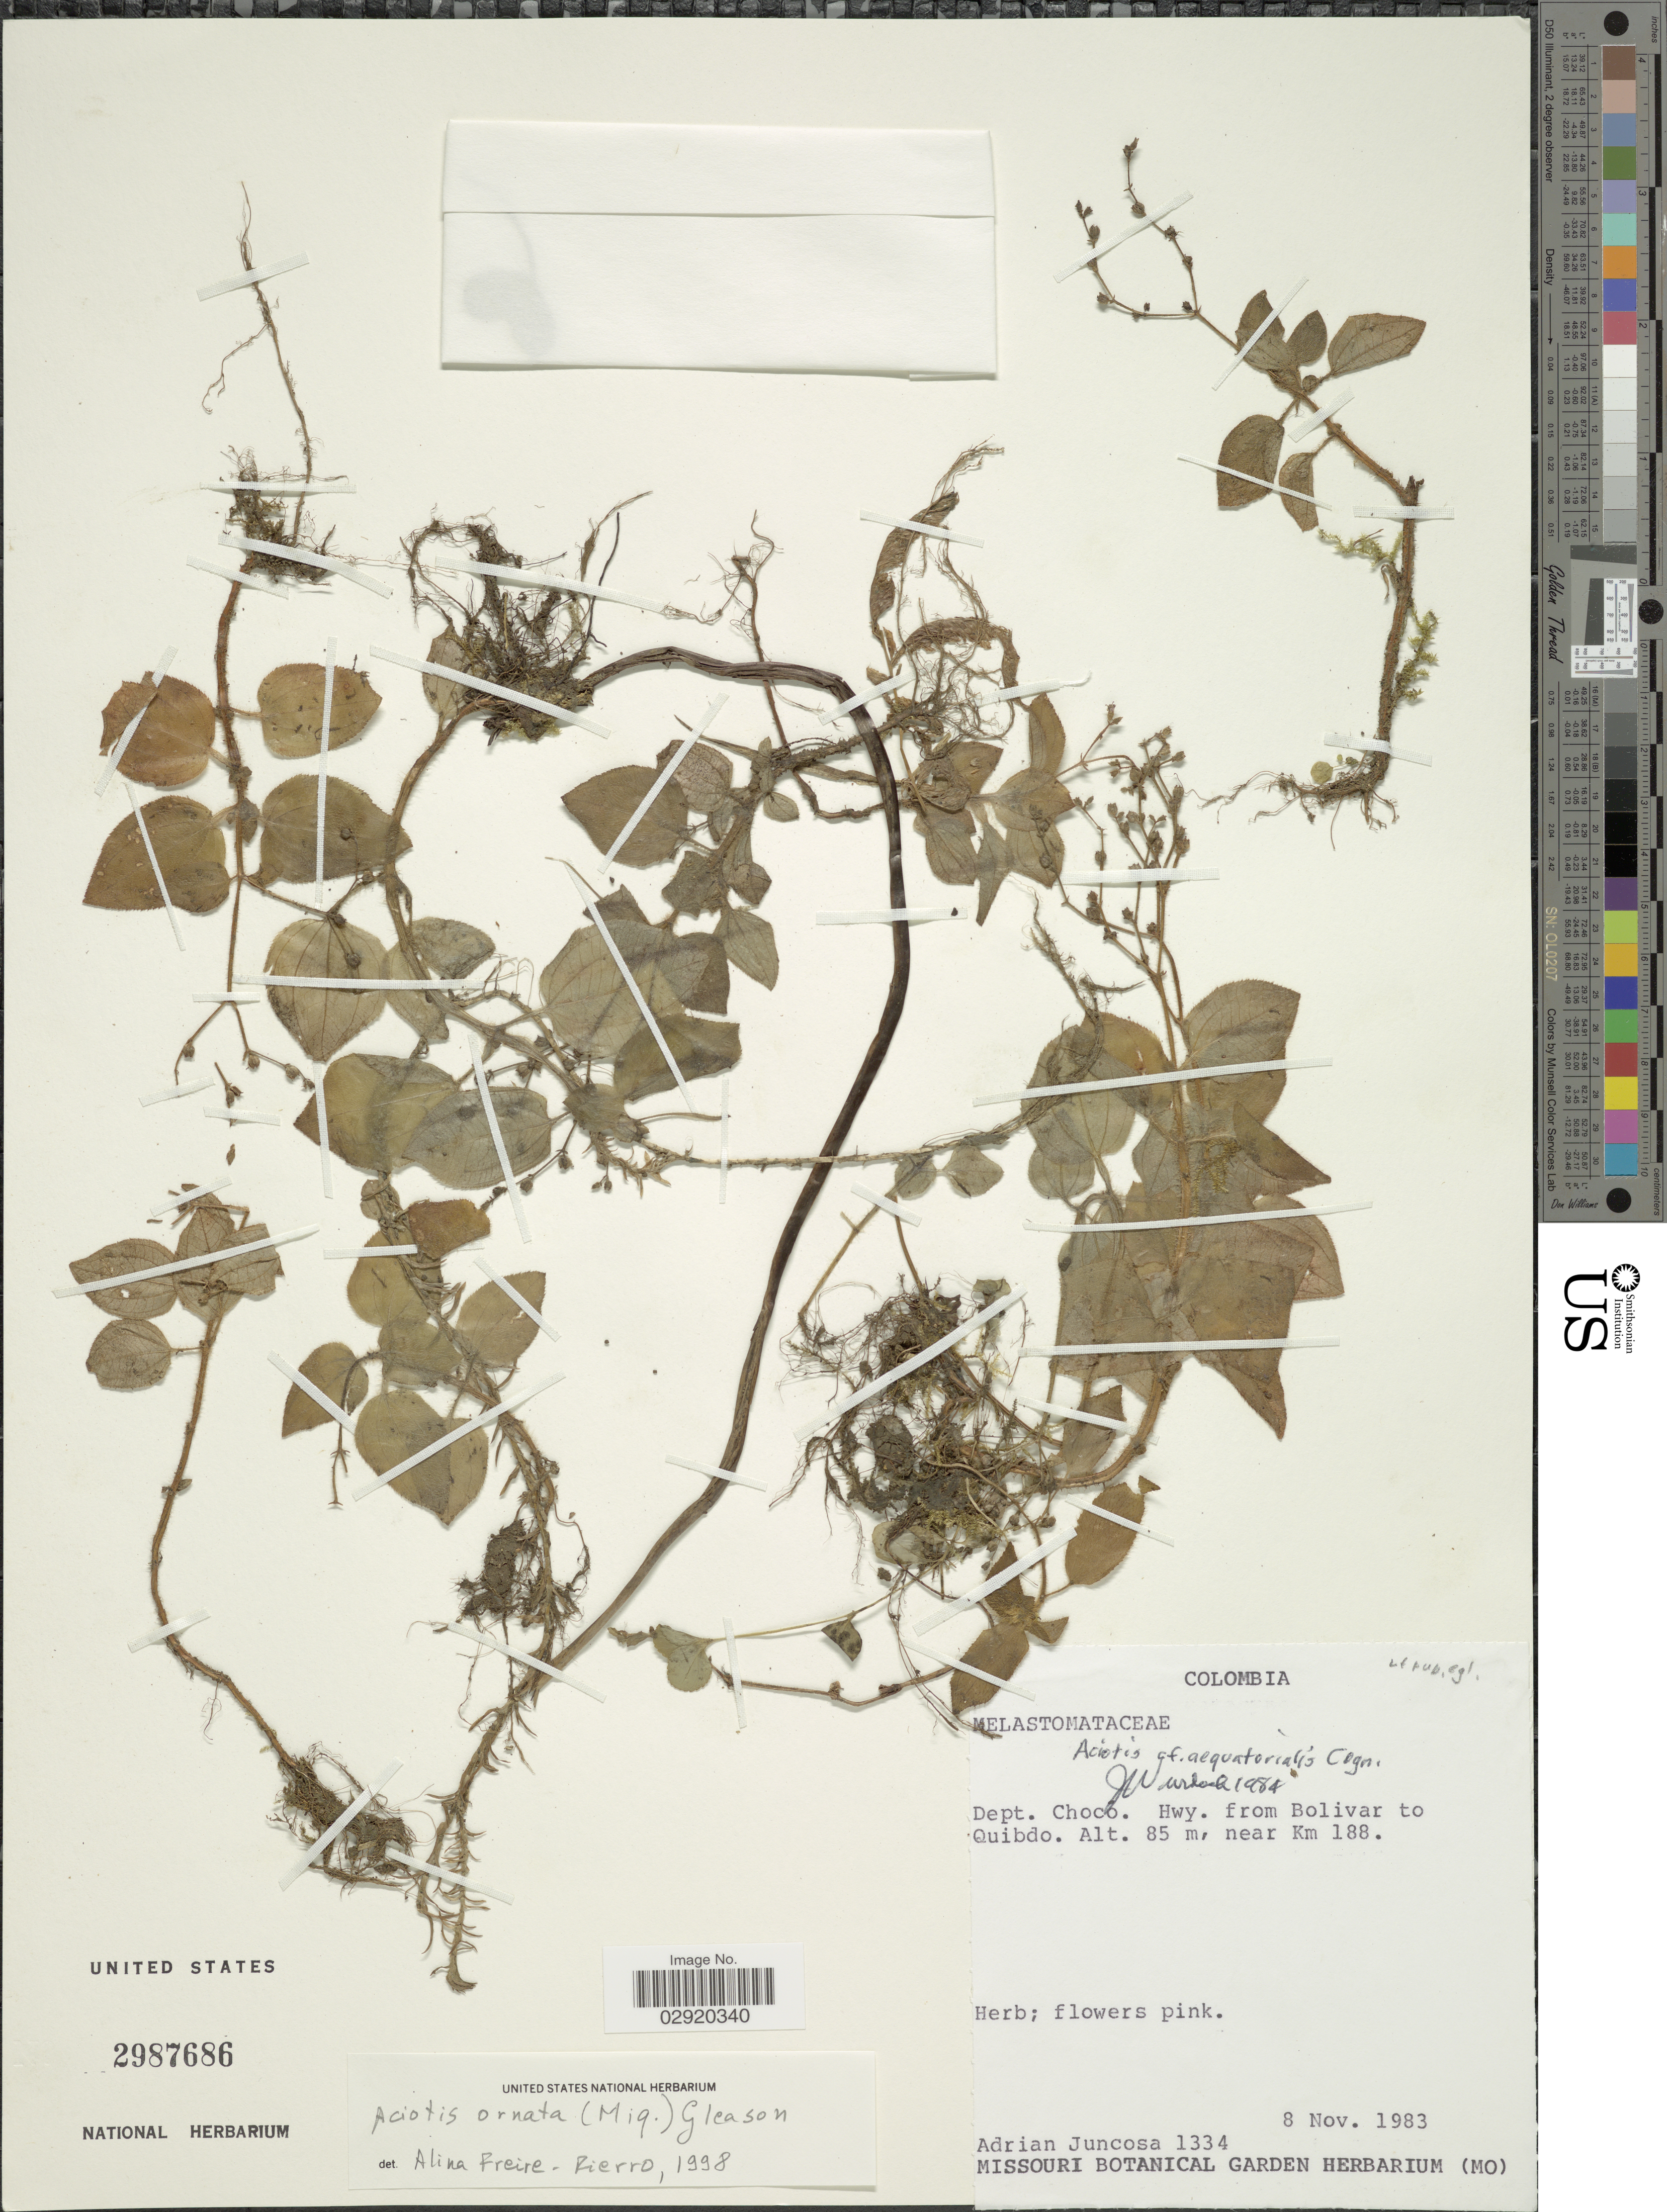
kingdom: Plantae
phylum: Tracheophyta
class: Magnoliopsida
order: Myrtales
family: Melastomataceae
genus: Aciotis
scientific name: Aciotis ornata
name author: (Miq.) Gleason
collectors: A. Juncosa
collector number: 1334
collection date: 1983-11-08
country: Colombia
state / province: Chocó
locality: Dept. Chocó. Hwy. from Bolivar to Quibdo, near Km 188.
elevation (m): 85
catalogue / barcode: US 2987686